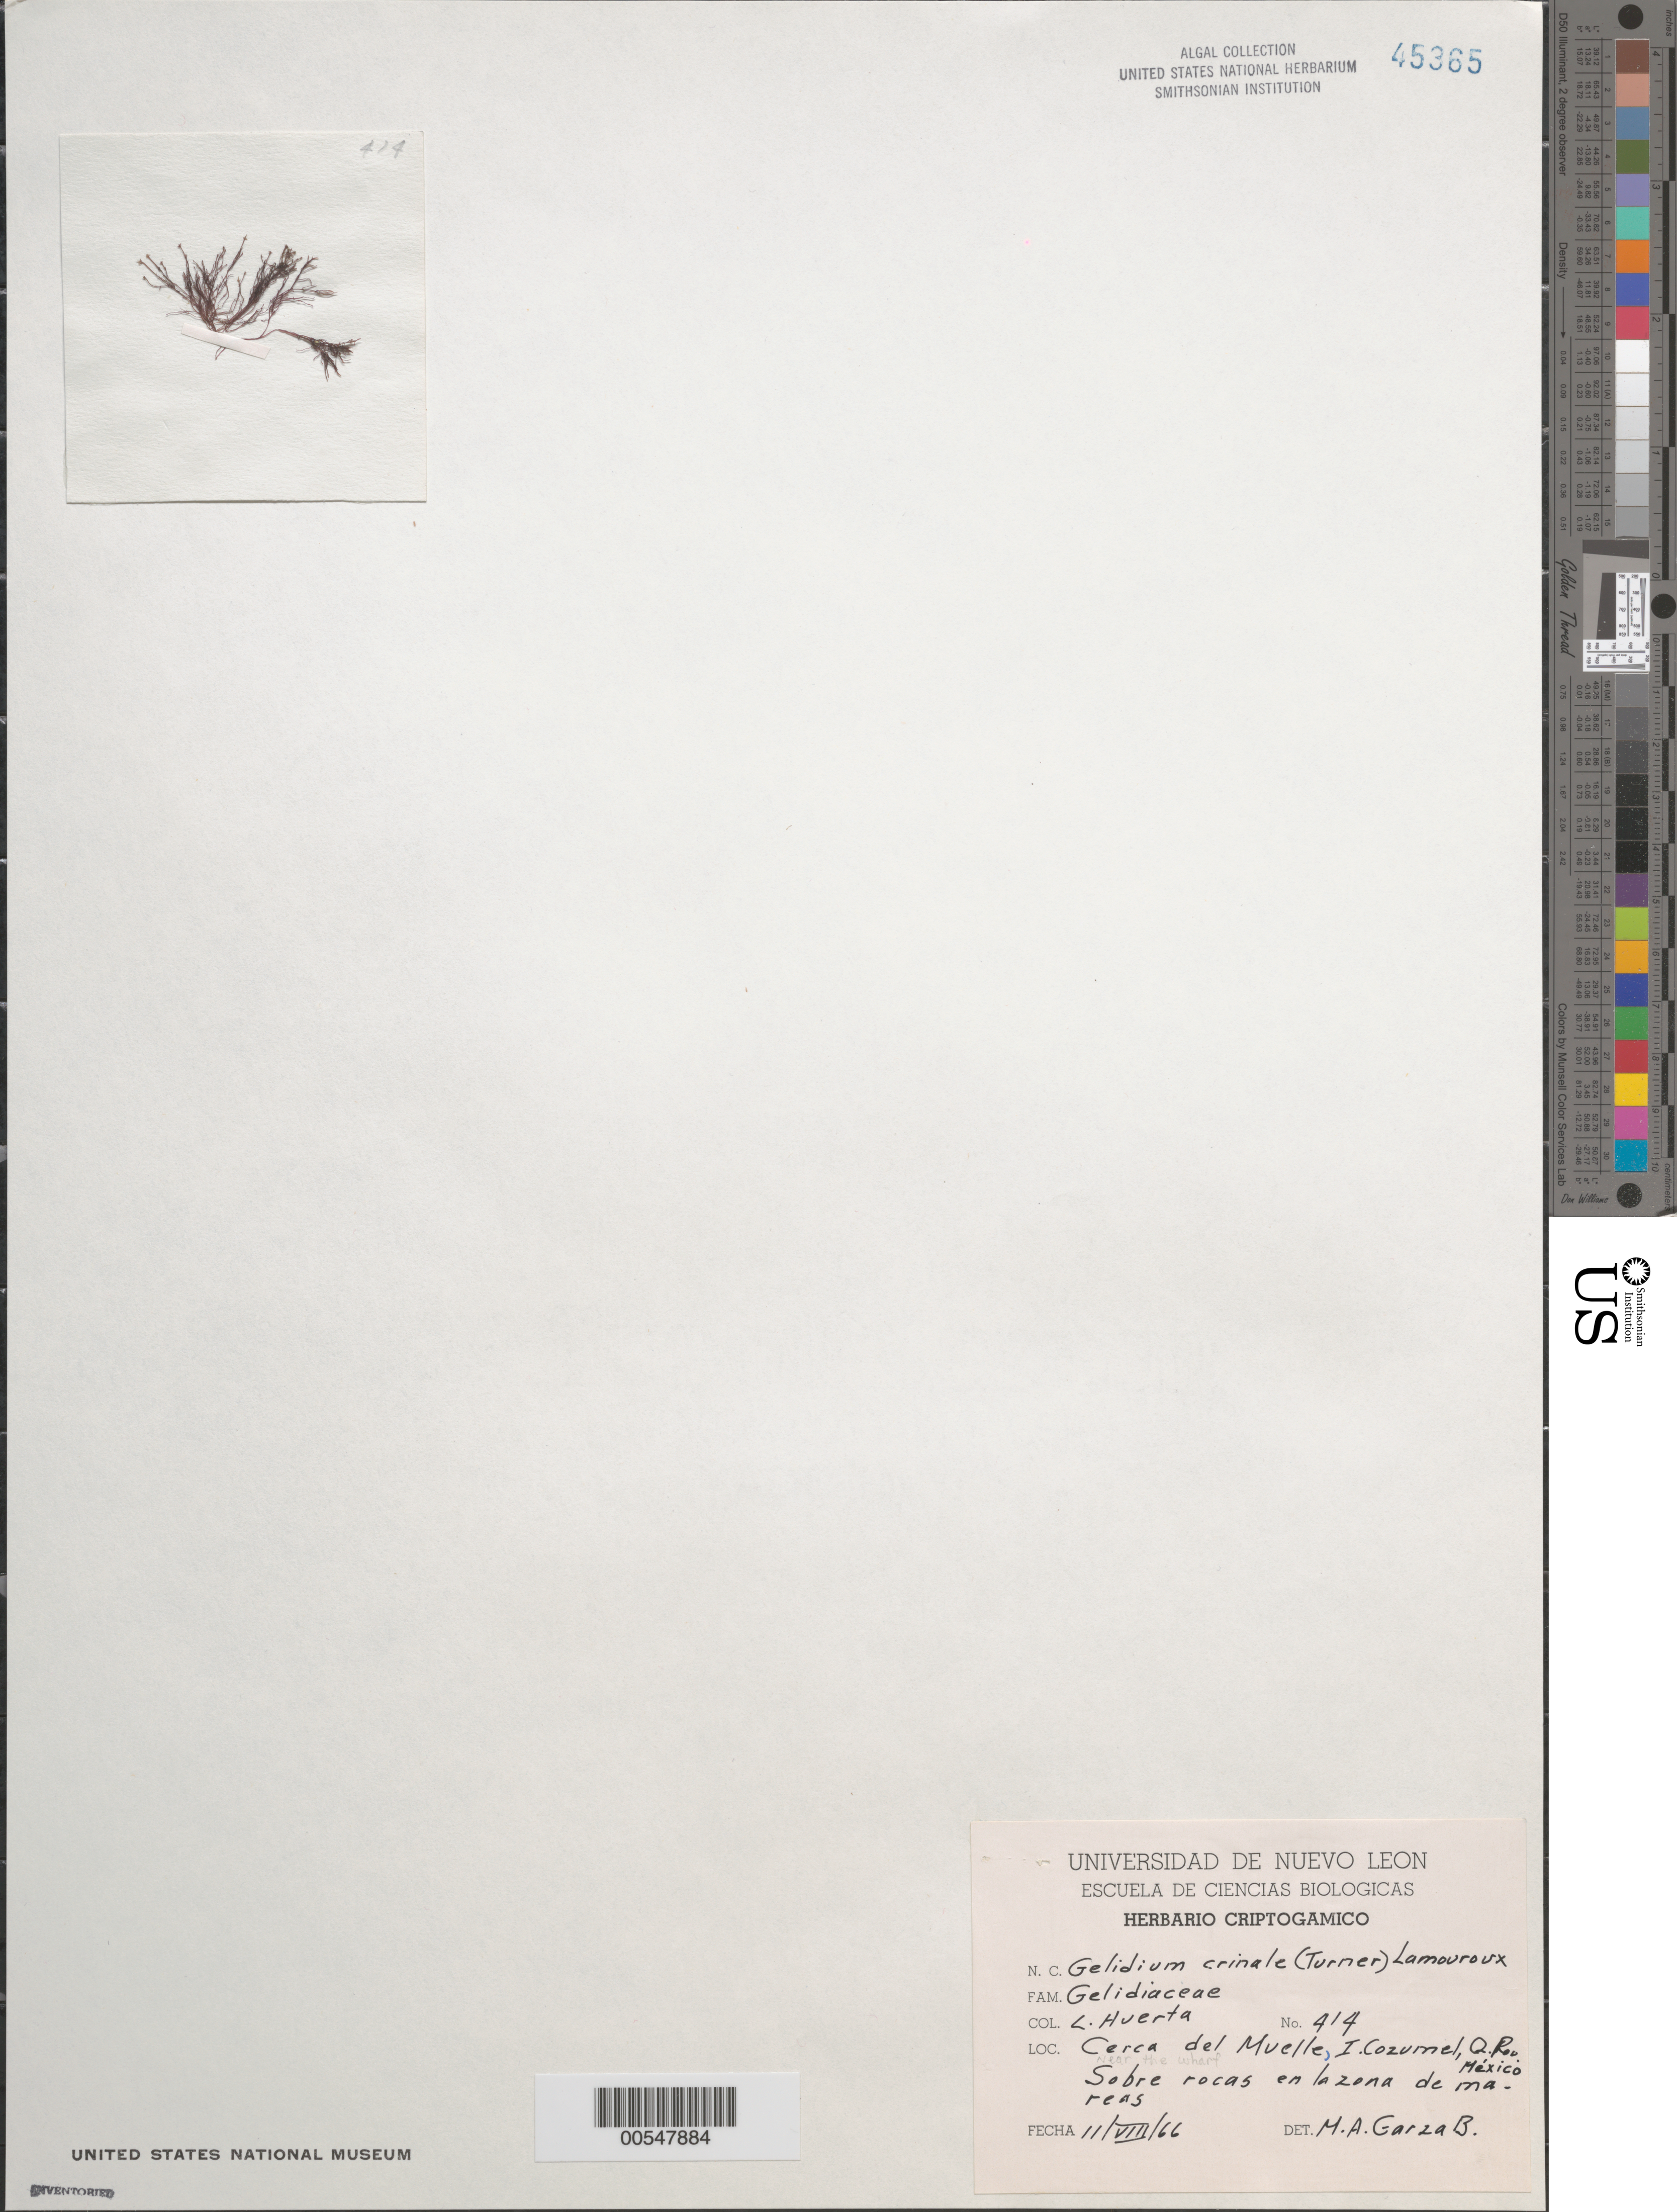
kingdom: Plantae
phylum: Rhodophyta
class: Florideophyceae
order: Gelidiales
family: Gelidiaceae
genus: Gelidium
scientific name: Gelidium crinale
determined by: Garza Barrientos, M. A.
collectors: L. Huerta M.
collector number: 414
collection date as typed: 11 Aug 1966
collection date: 1966-08-11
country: Mexico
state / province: Quintana Roo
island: Isla Cozumel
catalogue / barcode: US 45365